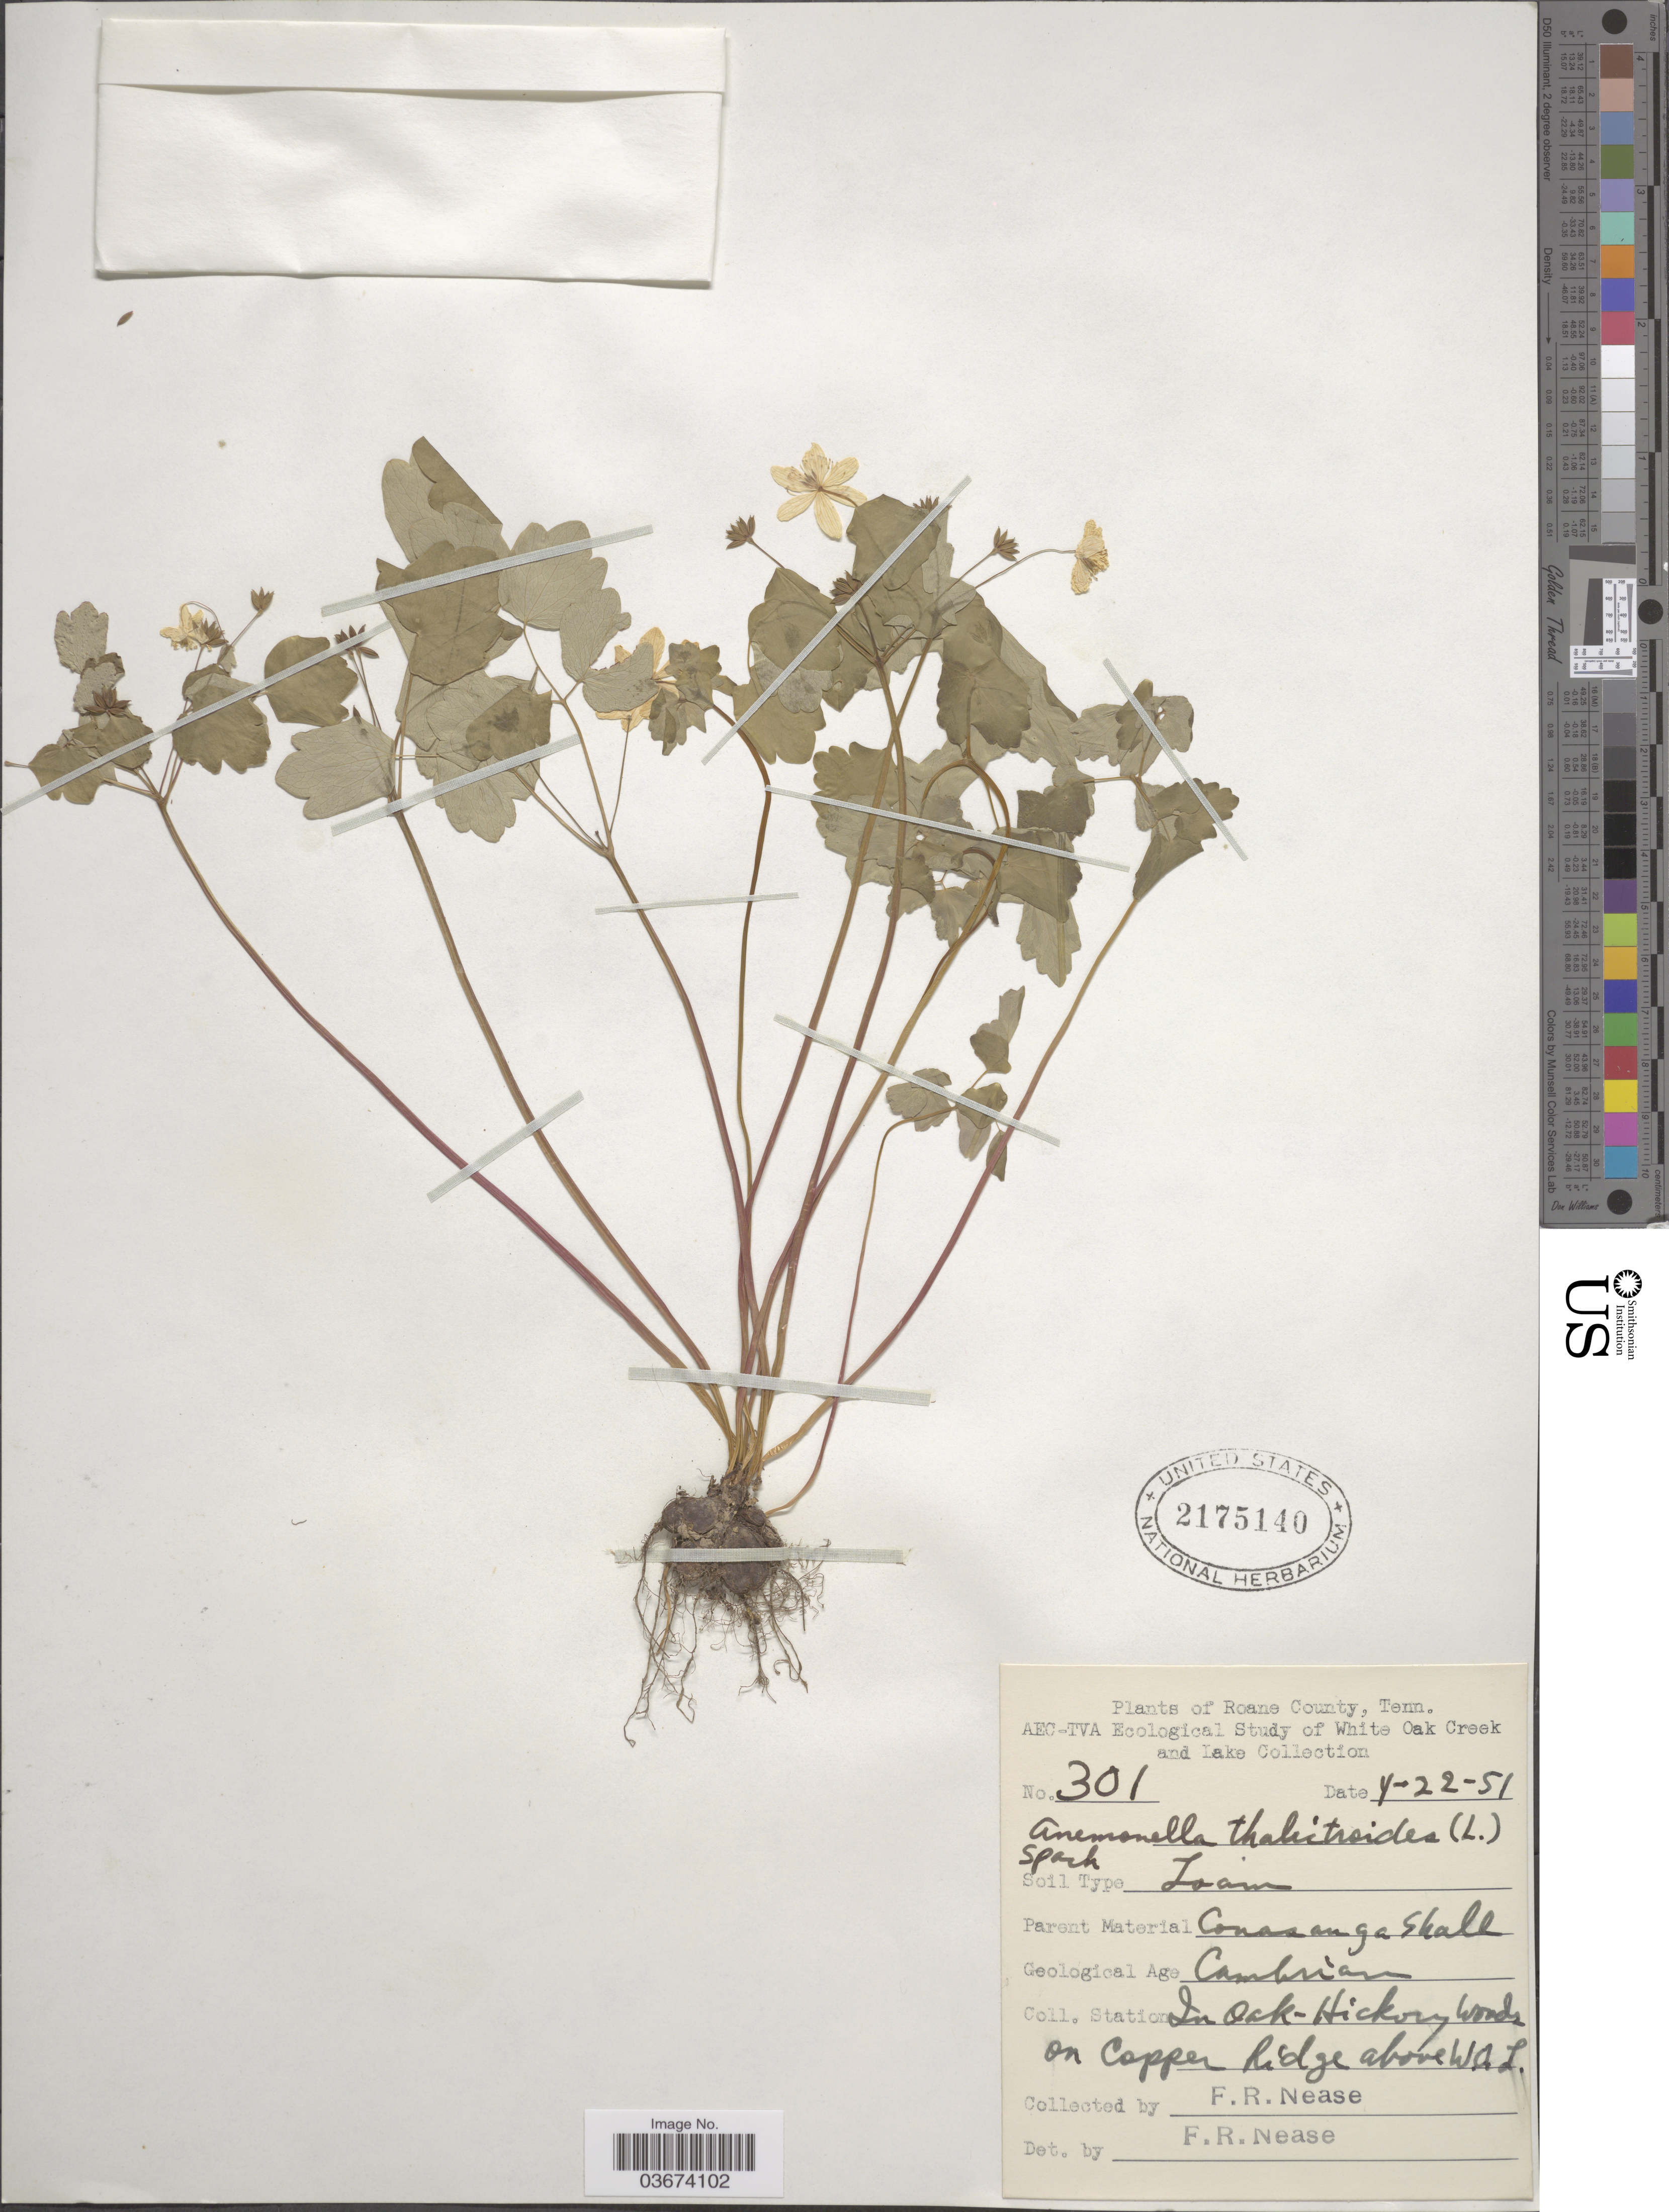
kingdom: Plantae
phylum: Tracheophyta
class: Magnoliopsida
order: Ranunculales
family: Ranunculaceae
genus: Thalictrum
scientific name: Thalictrum thalictroides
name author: (L.) A.J. Eames & B. Boivin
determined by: Strong, M. T., (US), Smithsonian Institution - National Museum of Natural History (UNITED STATES)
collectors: F. Nease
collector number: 301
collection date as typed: Transcribed d/m/y: 22/4/51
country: United States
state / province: Tennessee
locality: Roane County. Station In Oak-Hickory Woods on Copper Ridge above W.O. L.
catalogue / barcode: US 2175140